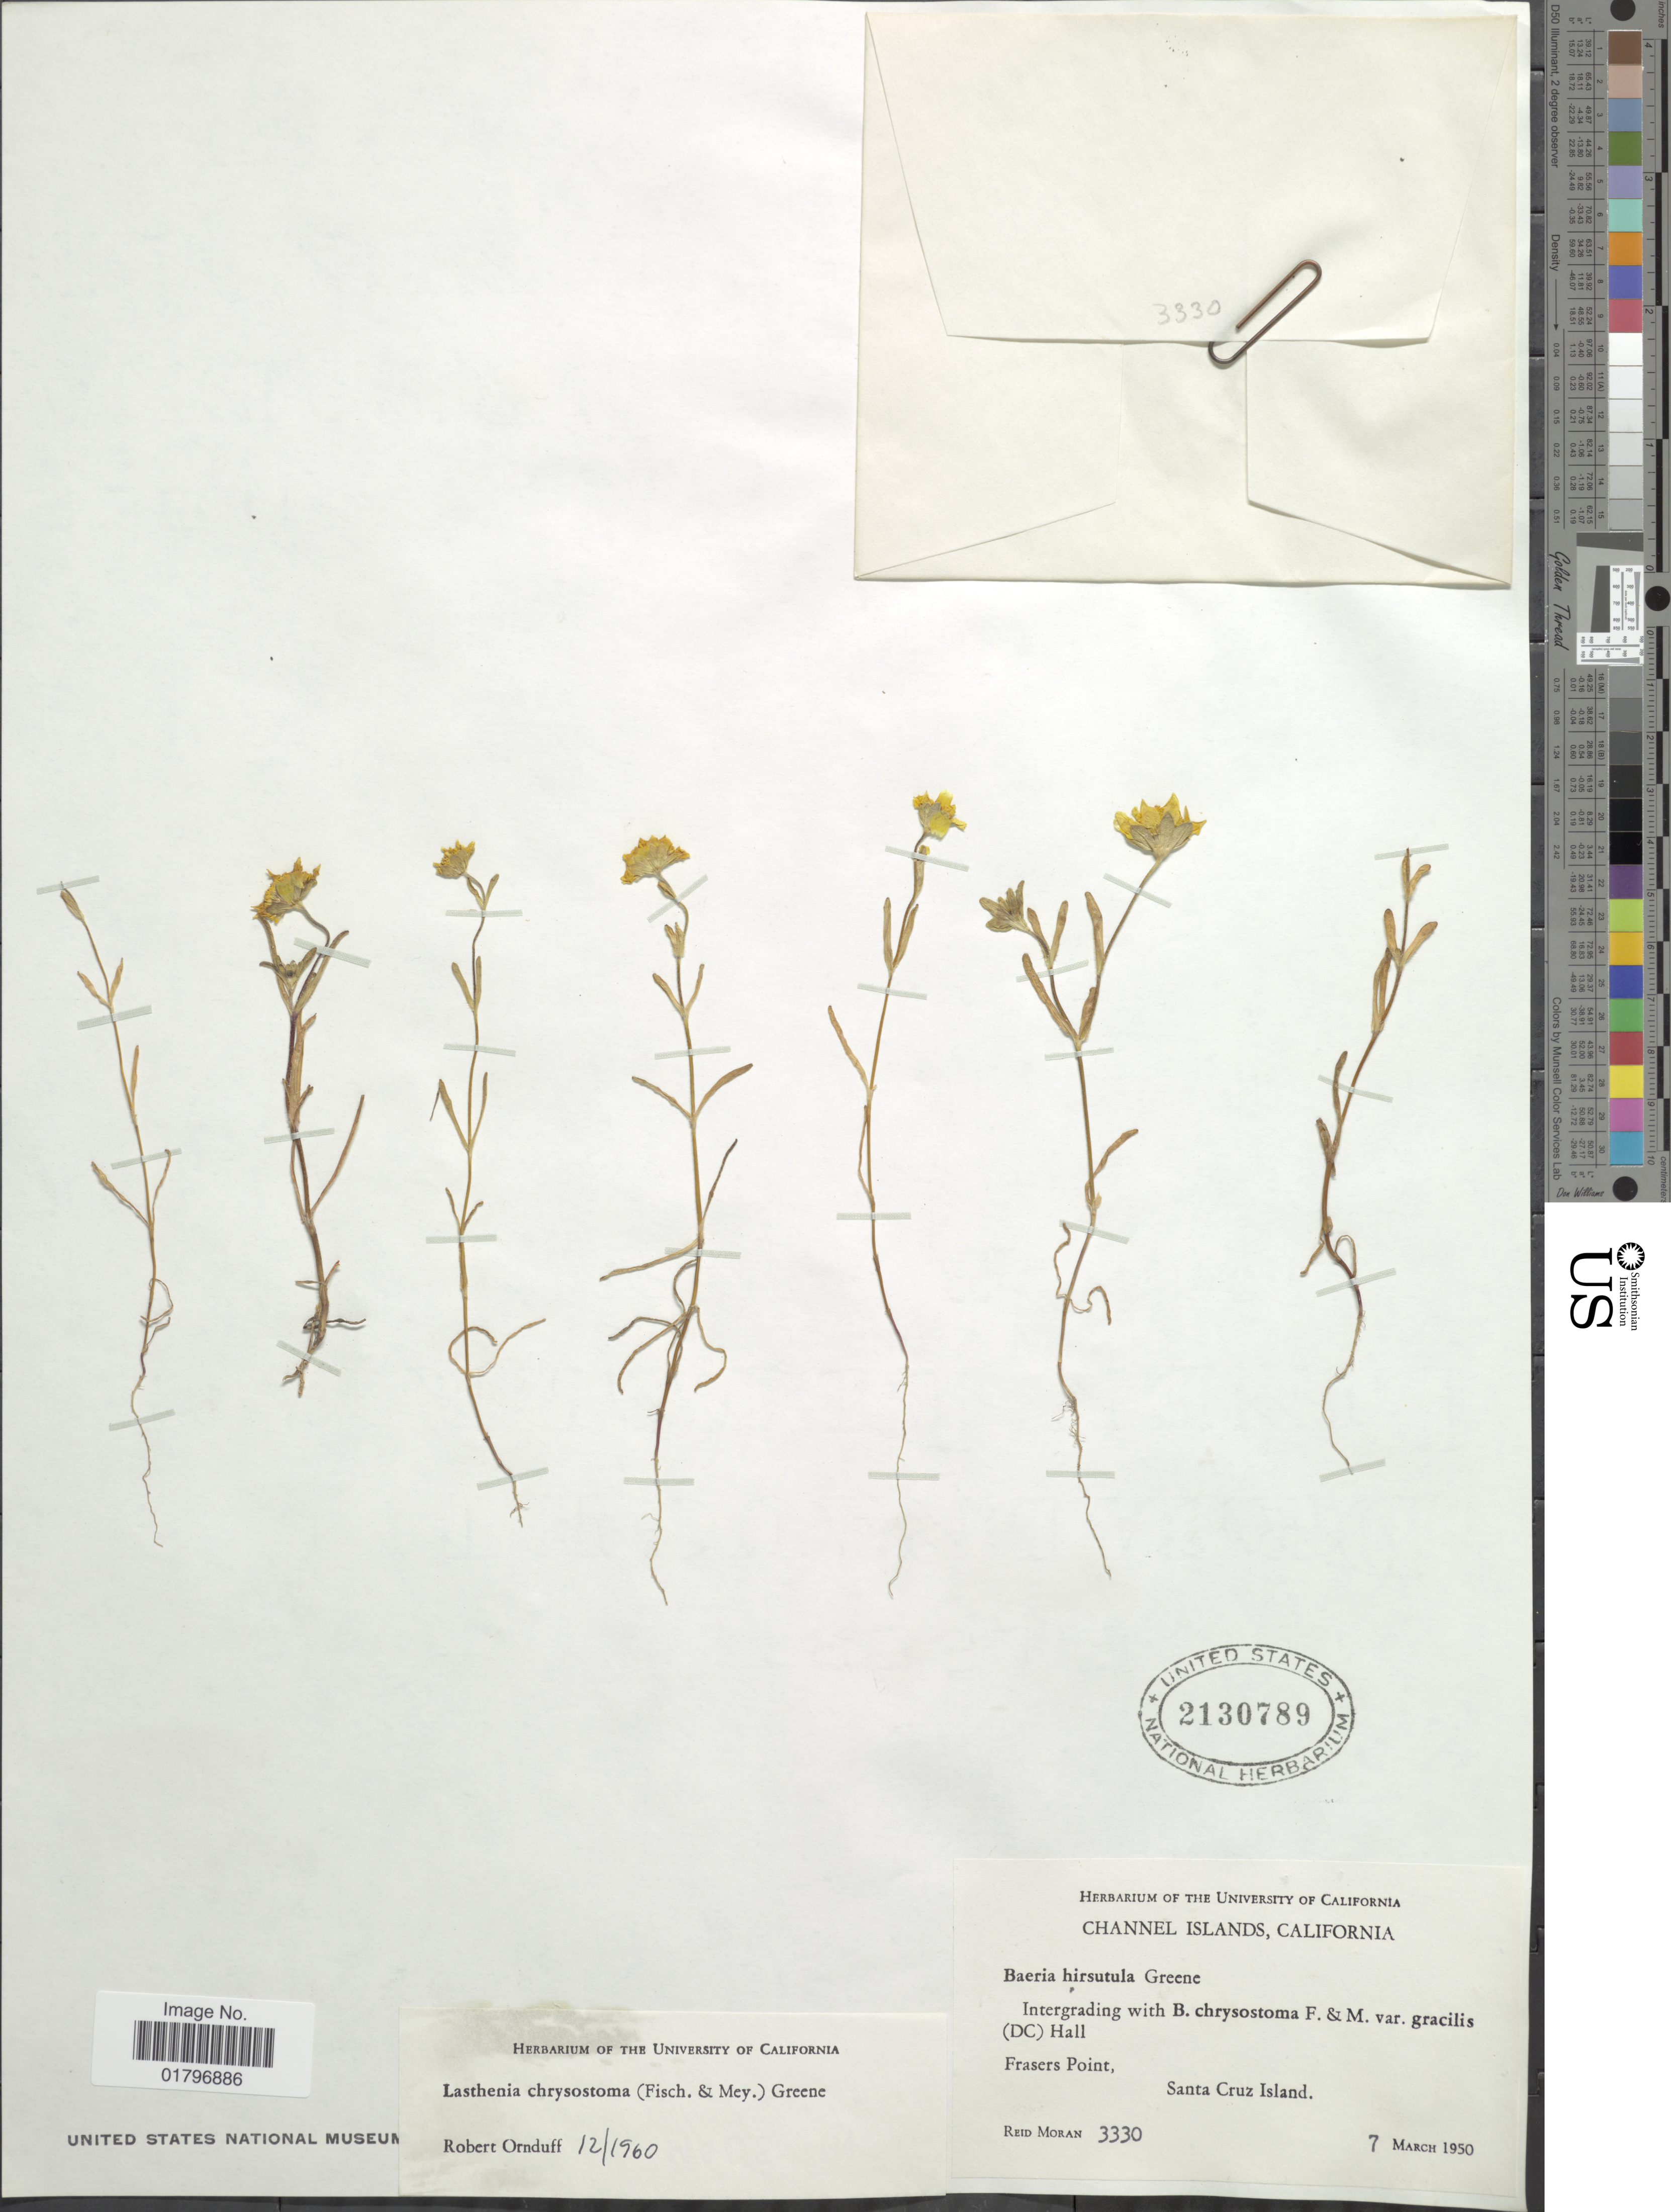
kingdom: Plantae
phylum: Tracheophyta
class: Magnoliopsida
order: Asterales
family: Asteraceae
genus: Lasthenia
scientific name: Lasthenia chrysostoma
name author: (Fisch. & C.A. Mey.) Greene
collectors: R. V. Moran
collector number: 3330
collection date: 1950-03-07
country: United States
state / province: California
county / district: Santa Barbara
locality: Channel Islands, California. Frasers Point, Santa Cruz Island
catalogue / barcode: US 2130789